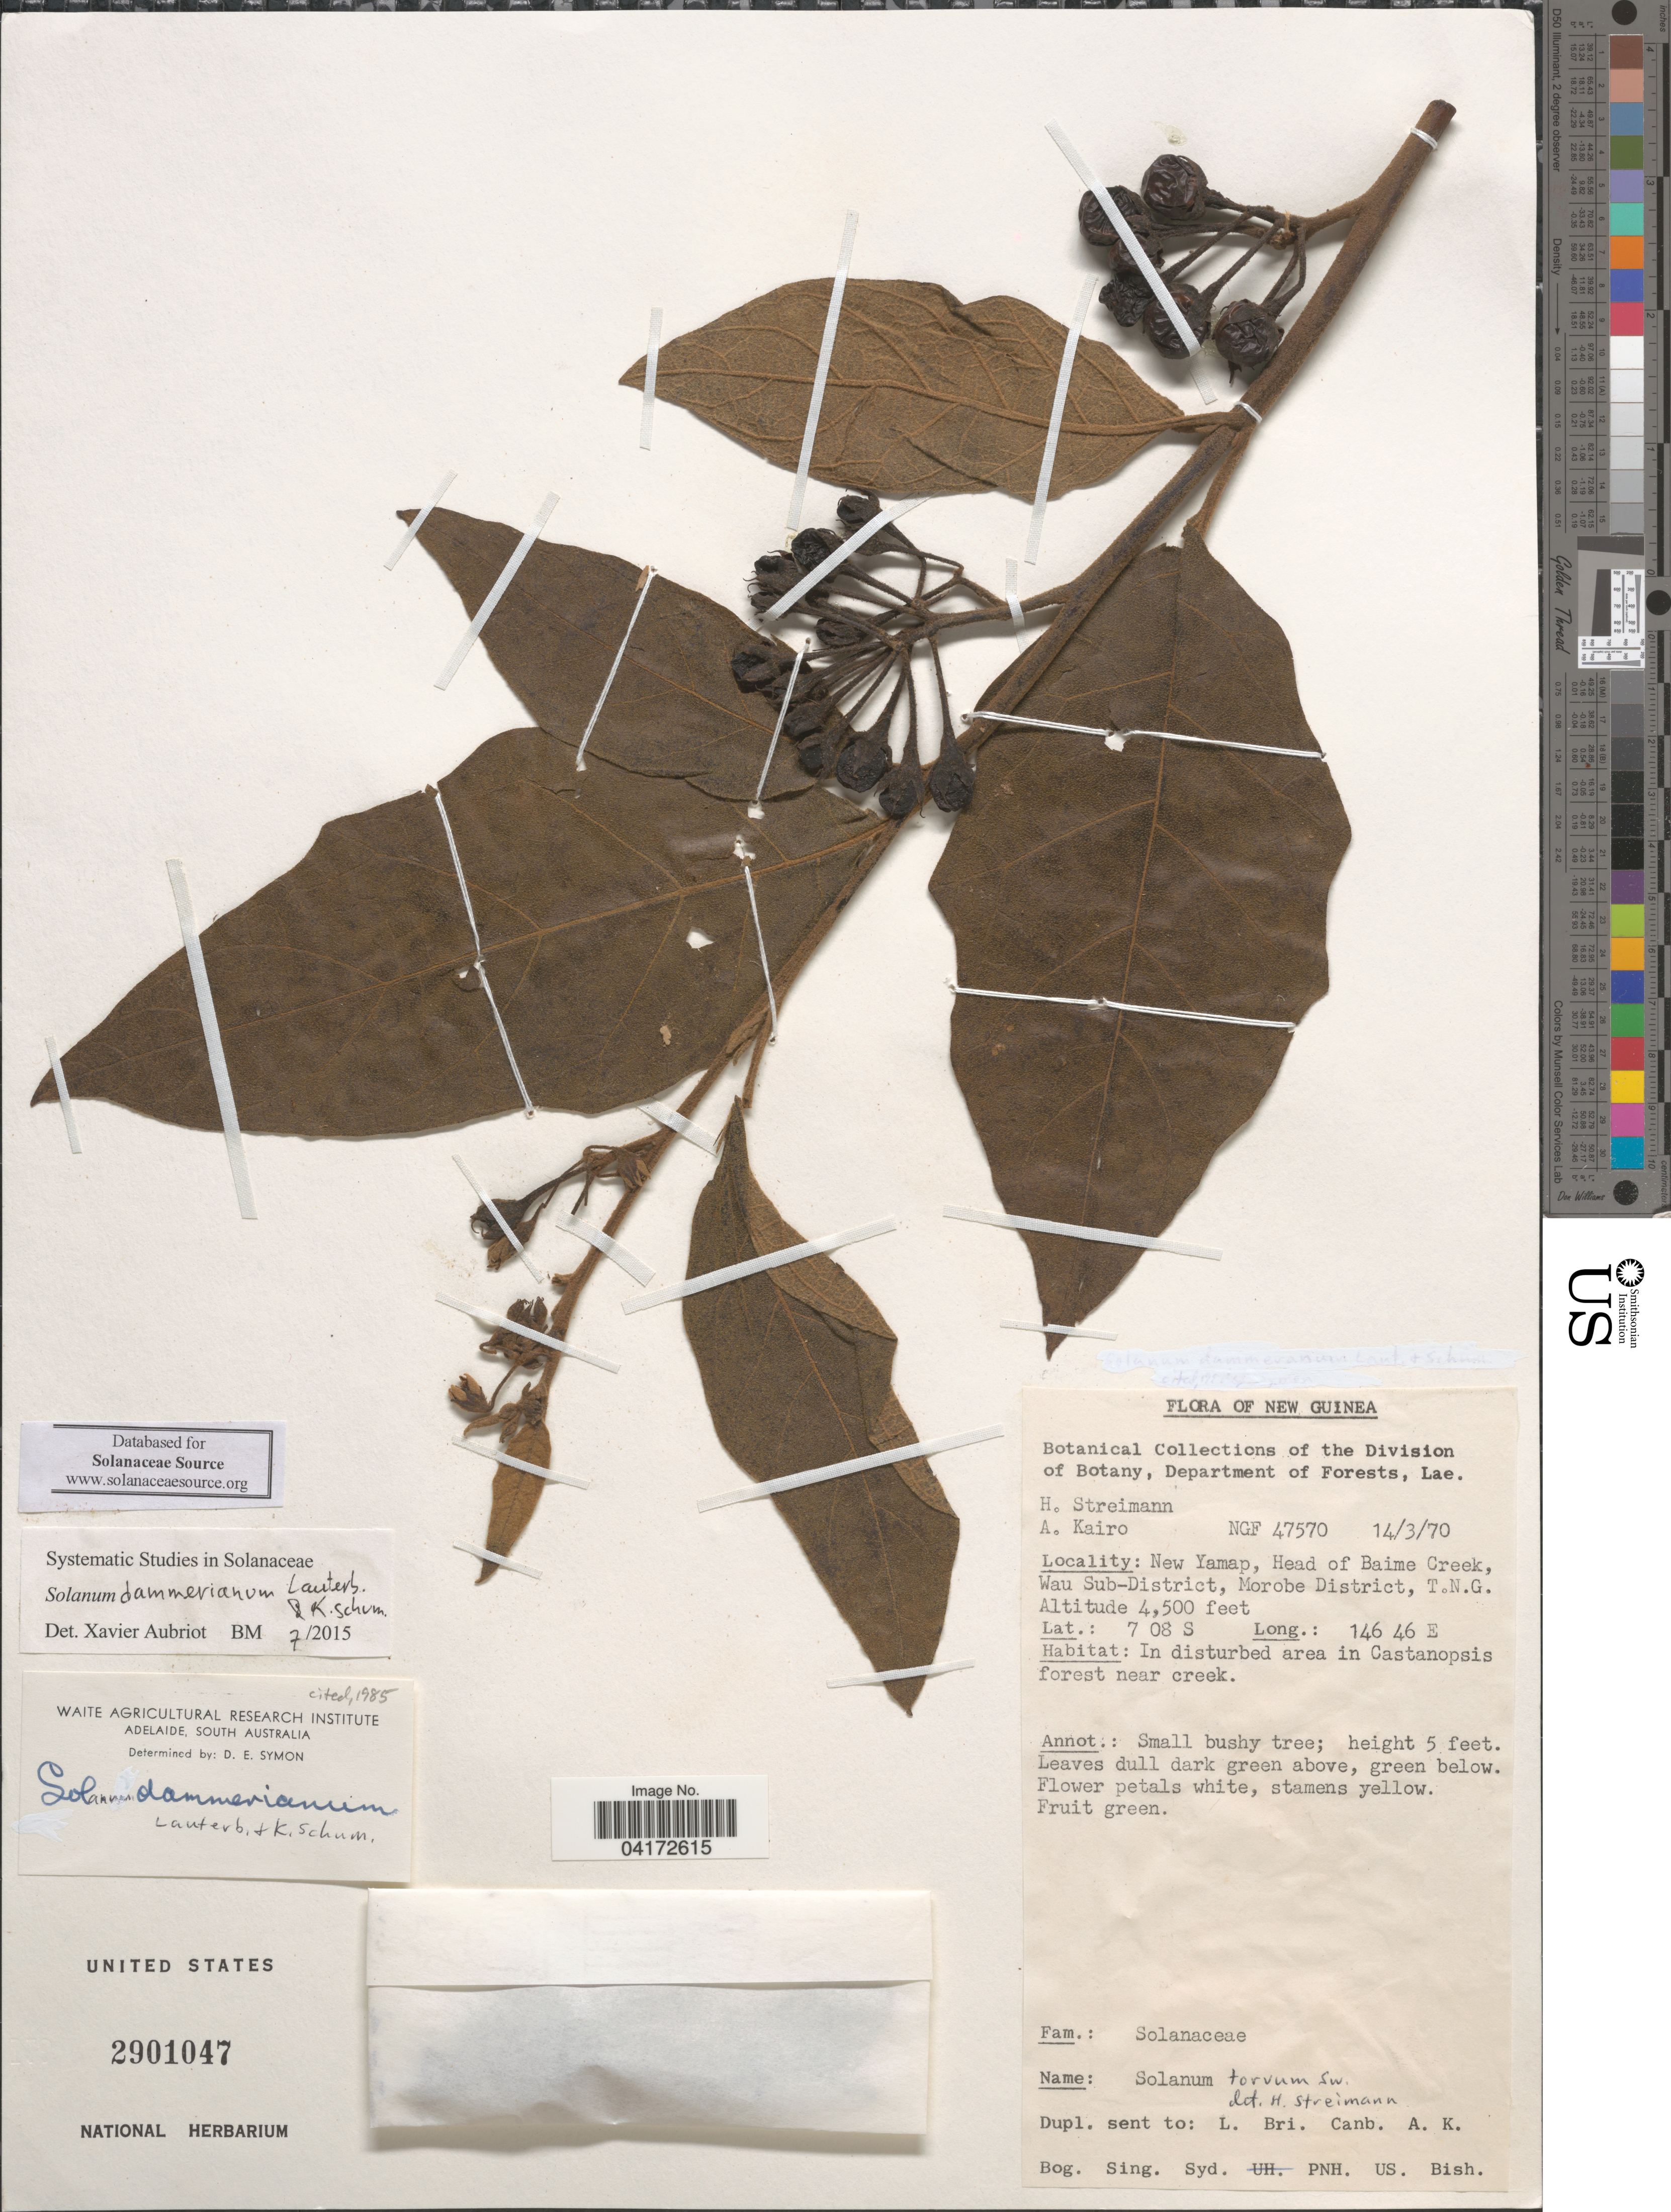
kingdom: Plantae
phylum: Tracheophyta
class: Magnoliopsida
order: Solanales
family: Solanaceae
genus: Solanum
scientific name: Solanum dammerianum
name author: Lauterb.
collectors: H. Streimann & A. Kairo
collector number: NGF47570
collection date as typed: Transcribed d/m/y: 14/3/70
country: Papua New Guinea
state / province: Morobe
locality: New Yamap, Head of Baime Creek, Wau Sub-District, Morobe District, T.N.G.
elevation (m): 1372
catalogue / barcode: US 2901047